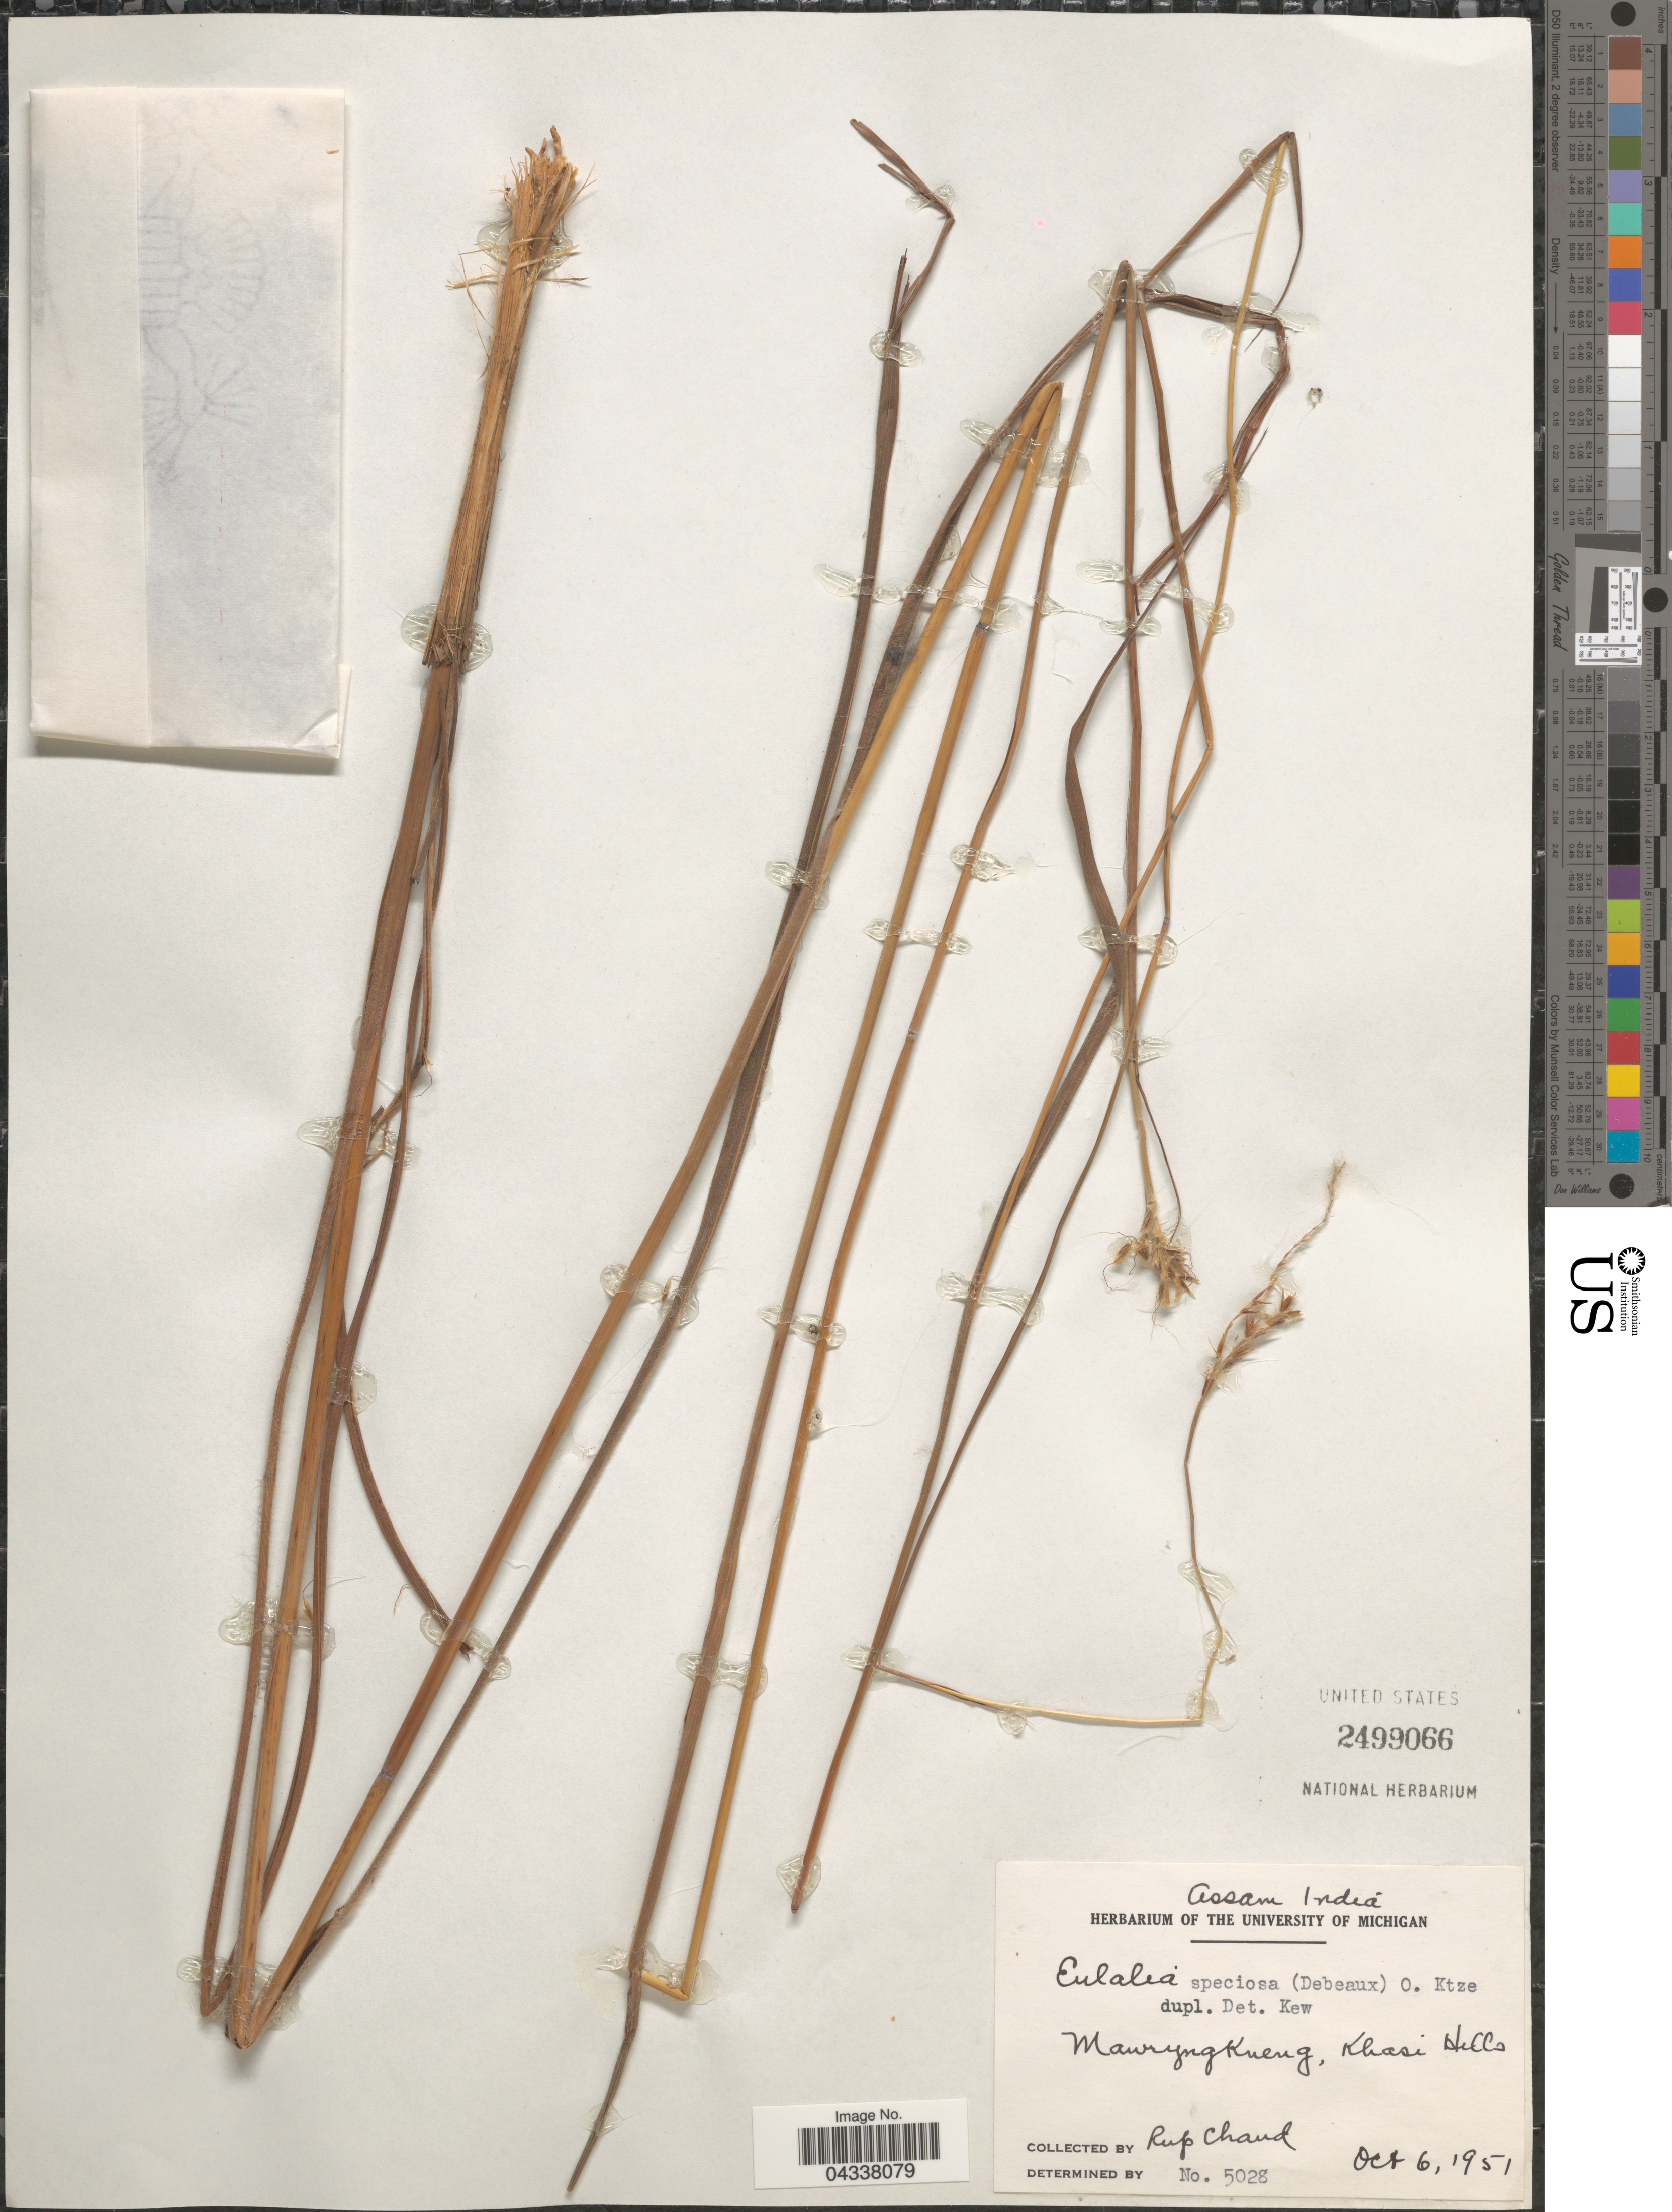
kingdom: Plantae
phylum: Tracheophyta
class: Liliopsida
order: Poales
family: Poaceae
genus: Pseudopogonatherum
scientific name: Pseudopogonatherum speciosum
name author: (Debeaux) Ohwi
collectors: R. Chand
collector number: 5028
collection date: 1951-10-06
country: India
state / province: Meghalaya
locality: Mawryngkneng, Khasi Hills.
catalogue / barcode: US 2499066